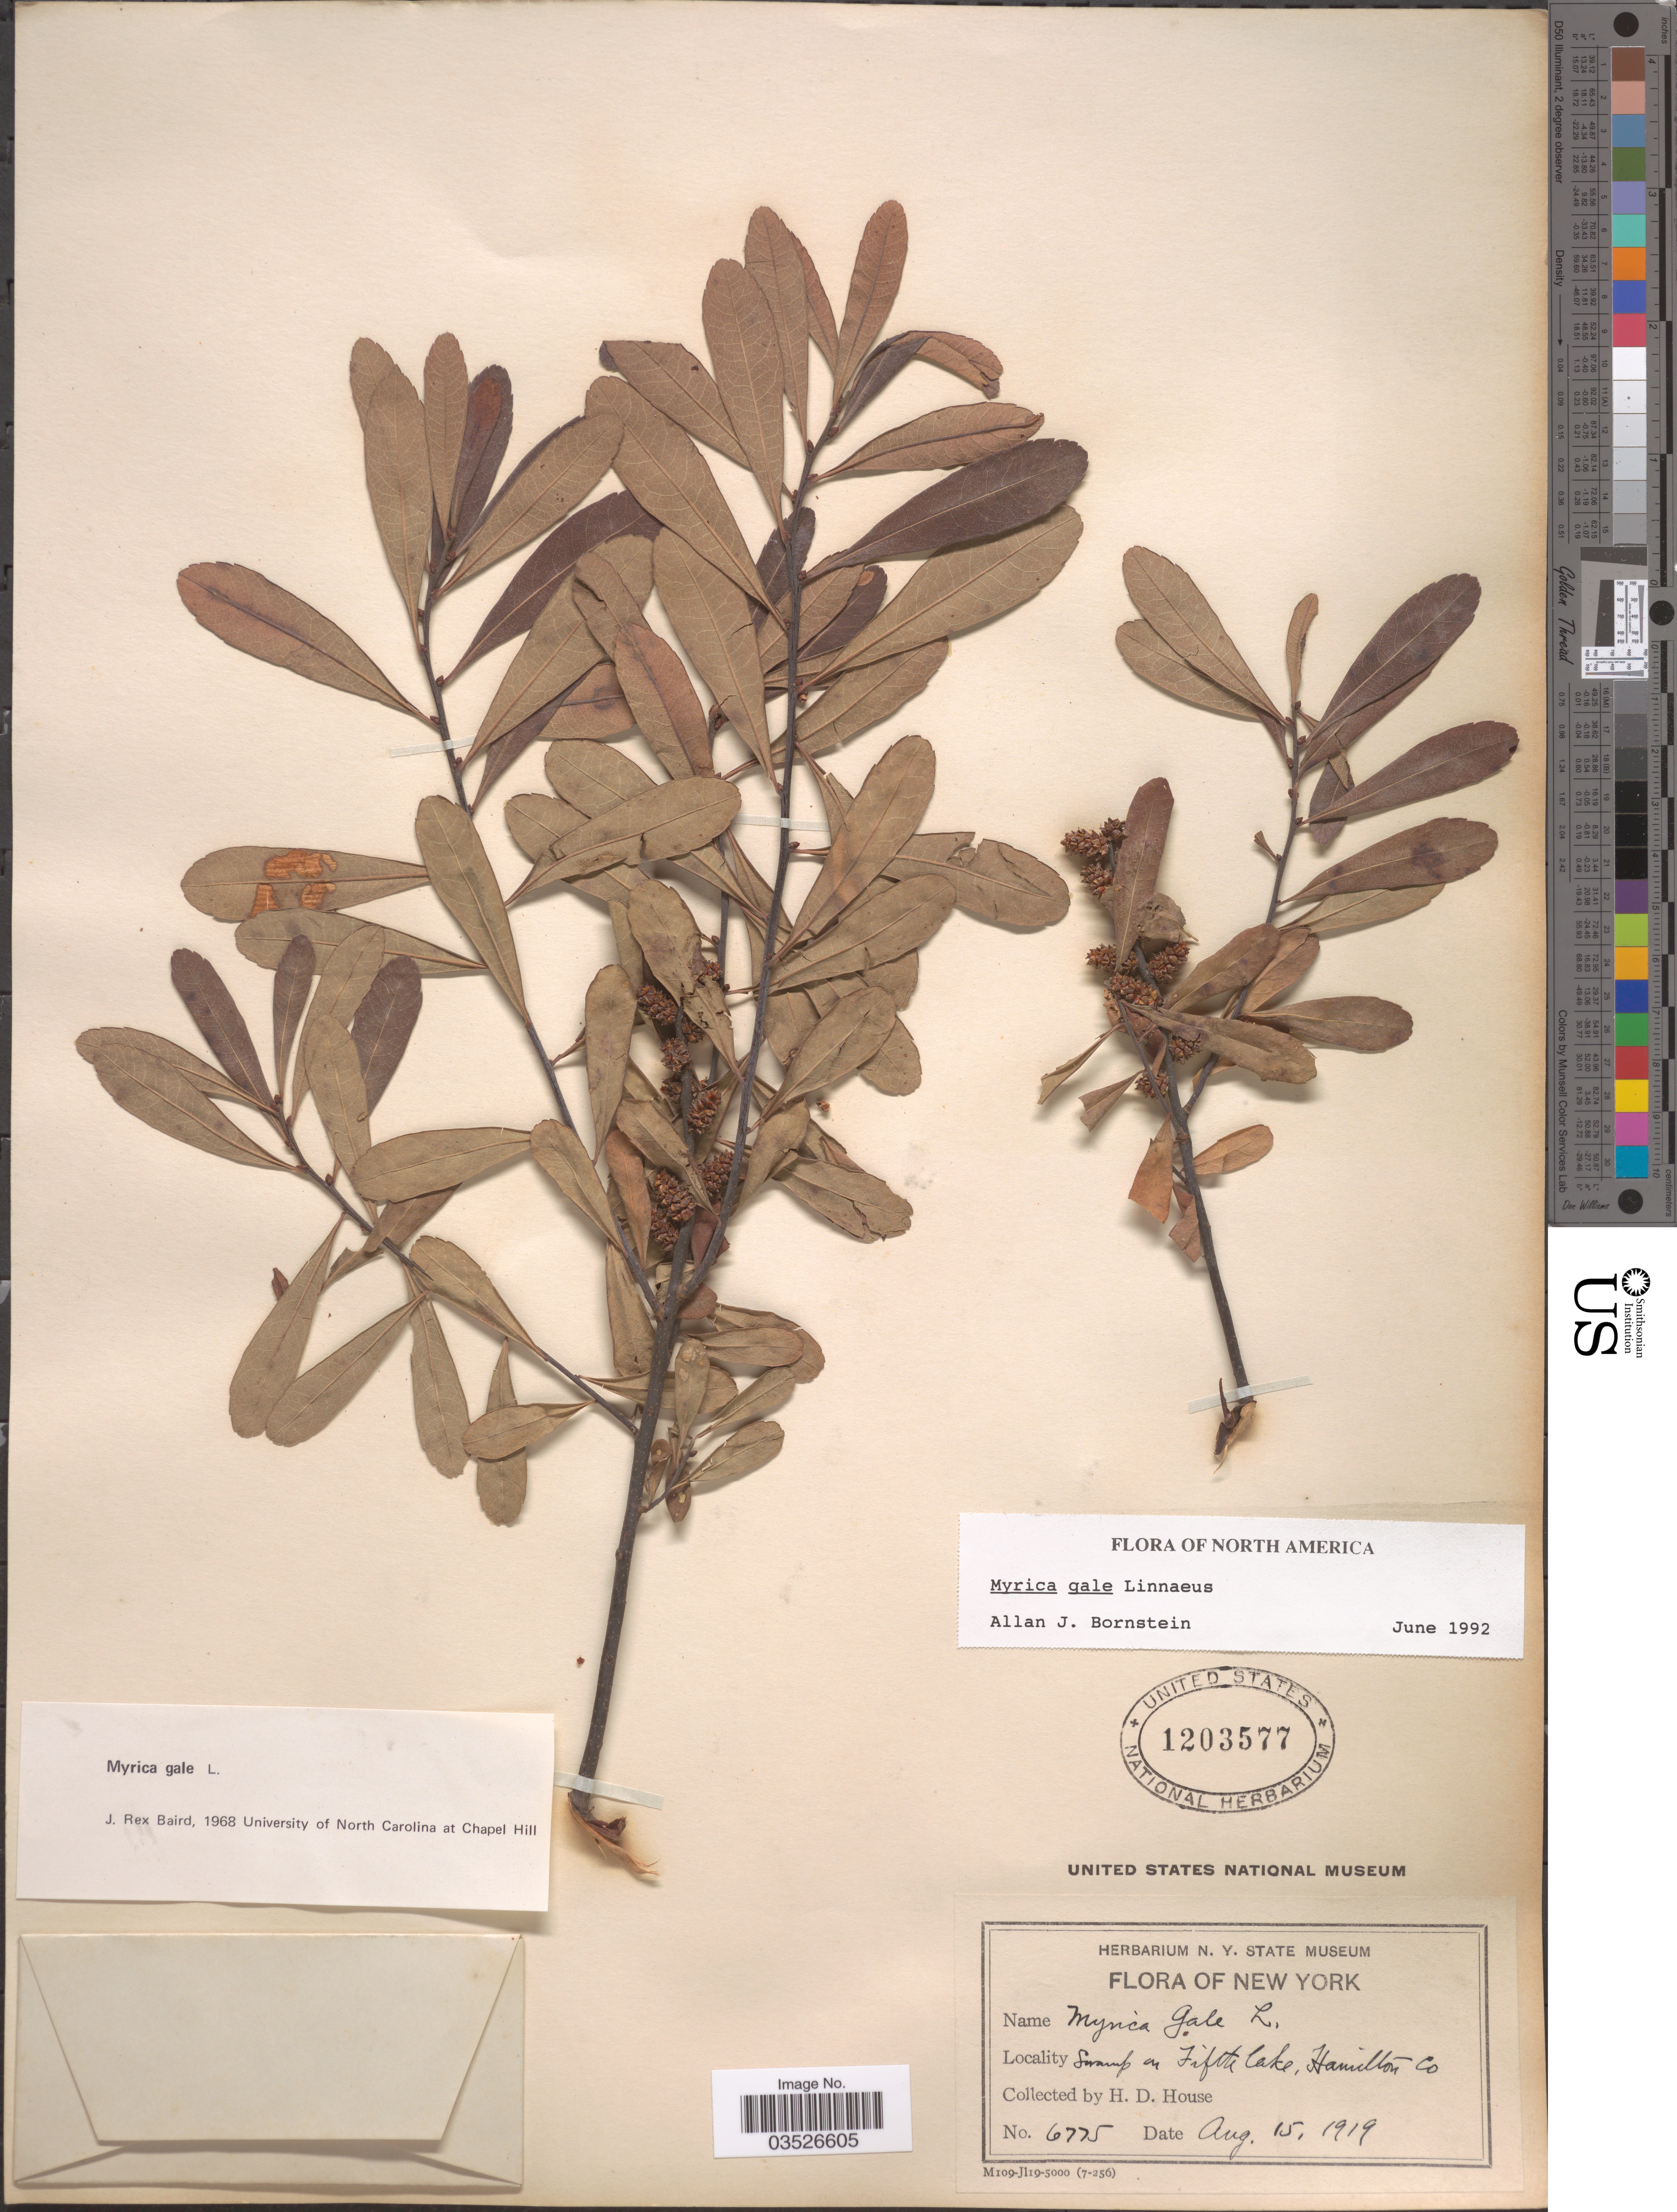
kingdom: Plantae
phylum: Tracheophyta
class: Magnoliopsida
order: Fagales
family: Myricaceae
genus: Myrica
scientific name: Myrica gale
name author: L.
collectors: H. D. House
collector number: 6775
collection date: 1919-08-15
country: United States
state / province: New York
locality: Swamp on Fifth Lake, Hamilton Co.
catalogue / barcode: US 1203577